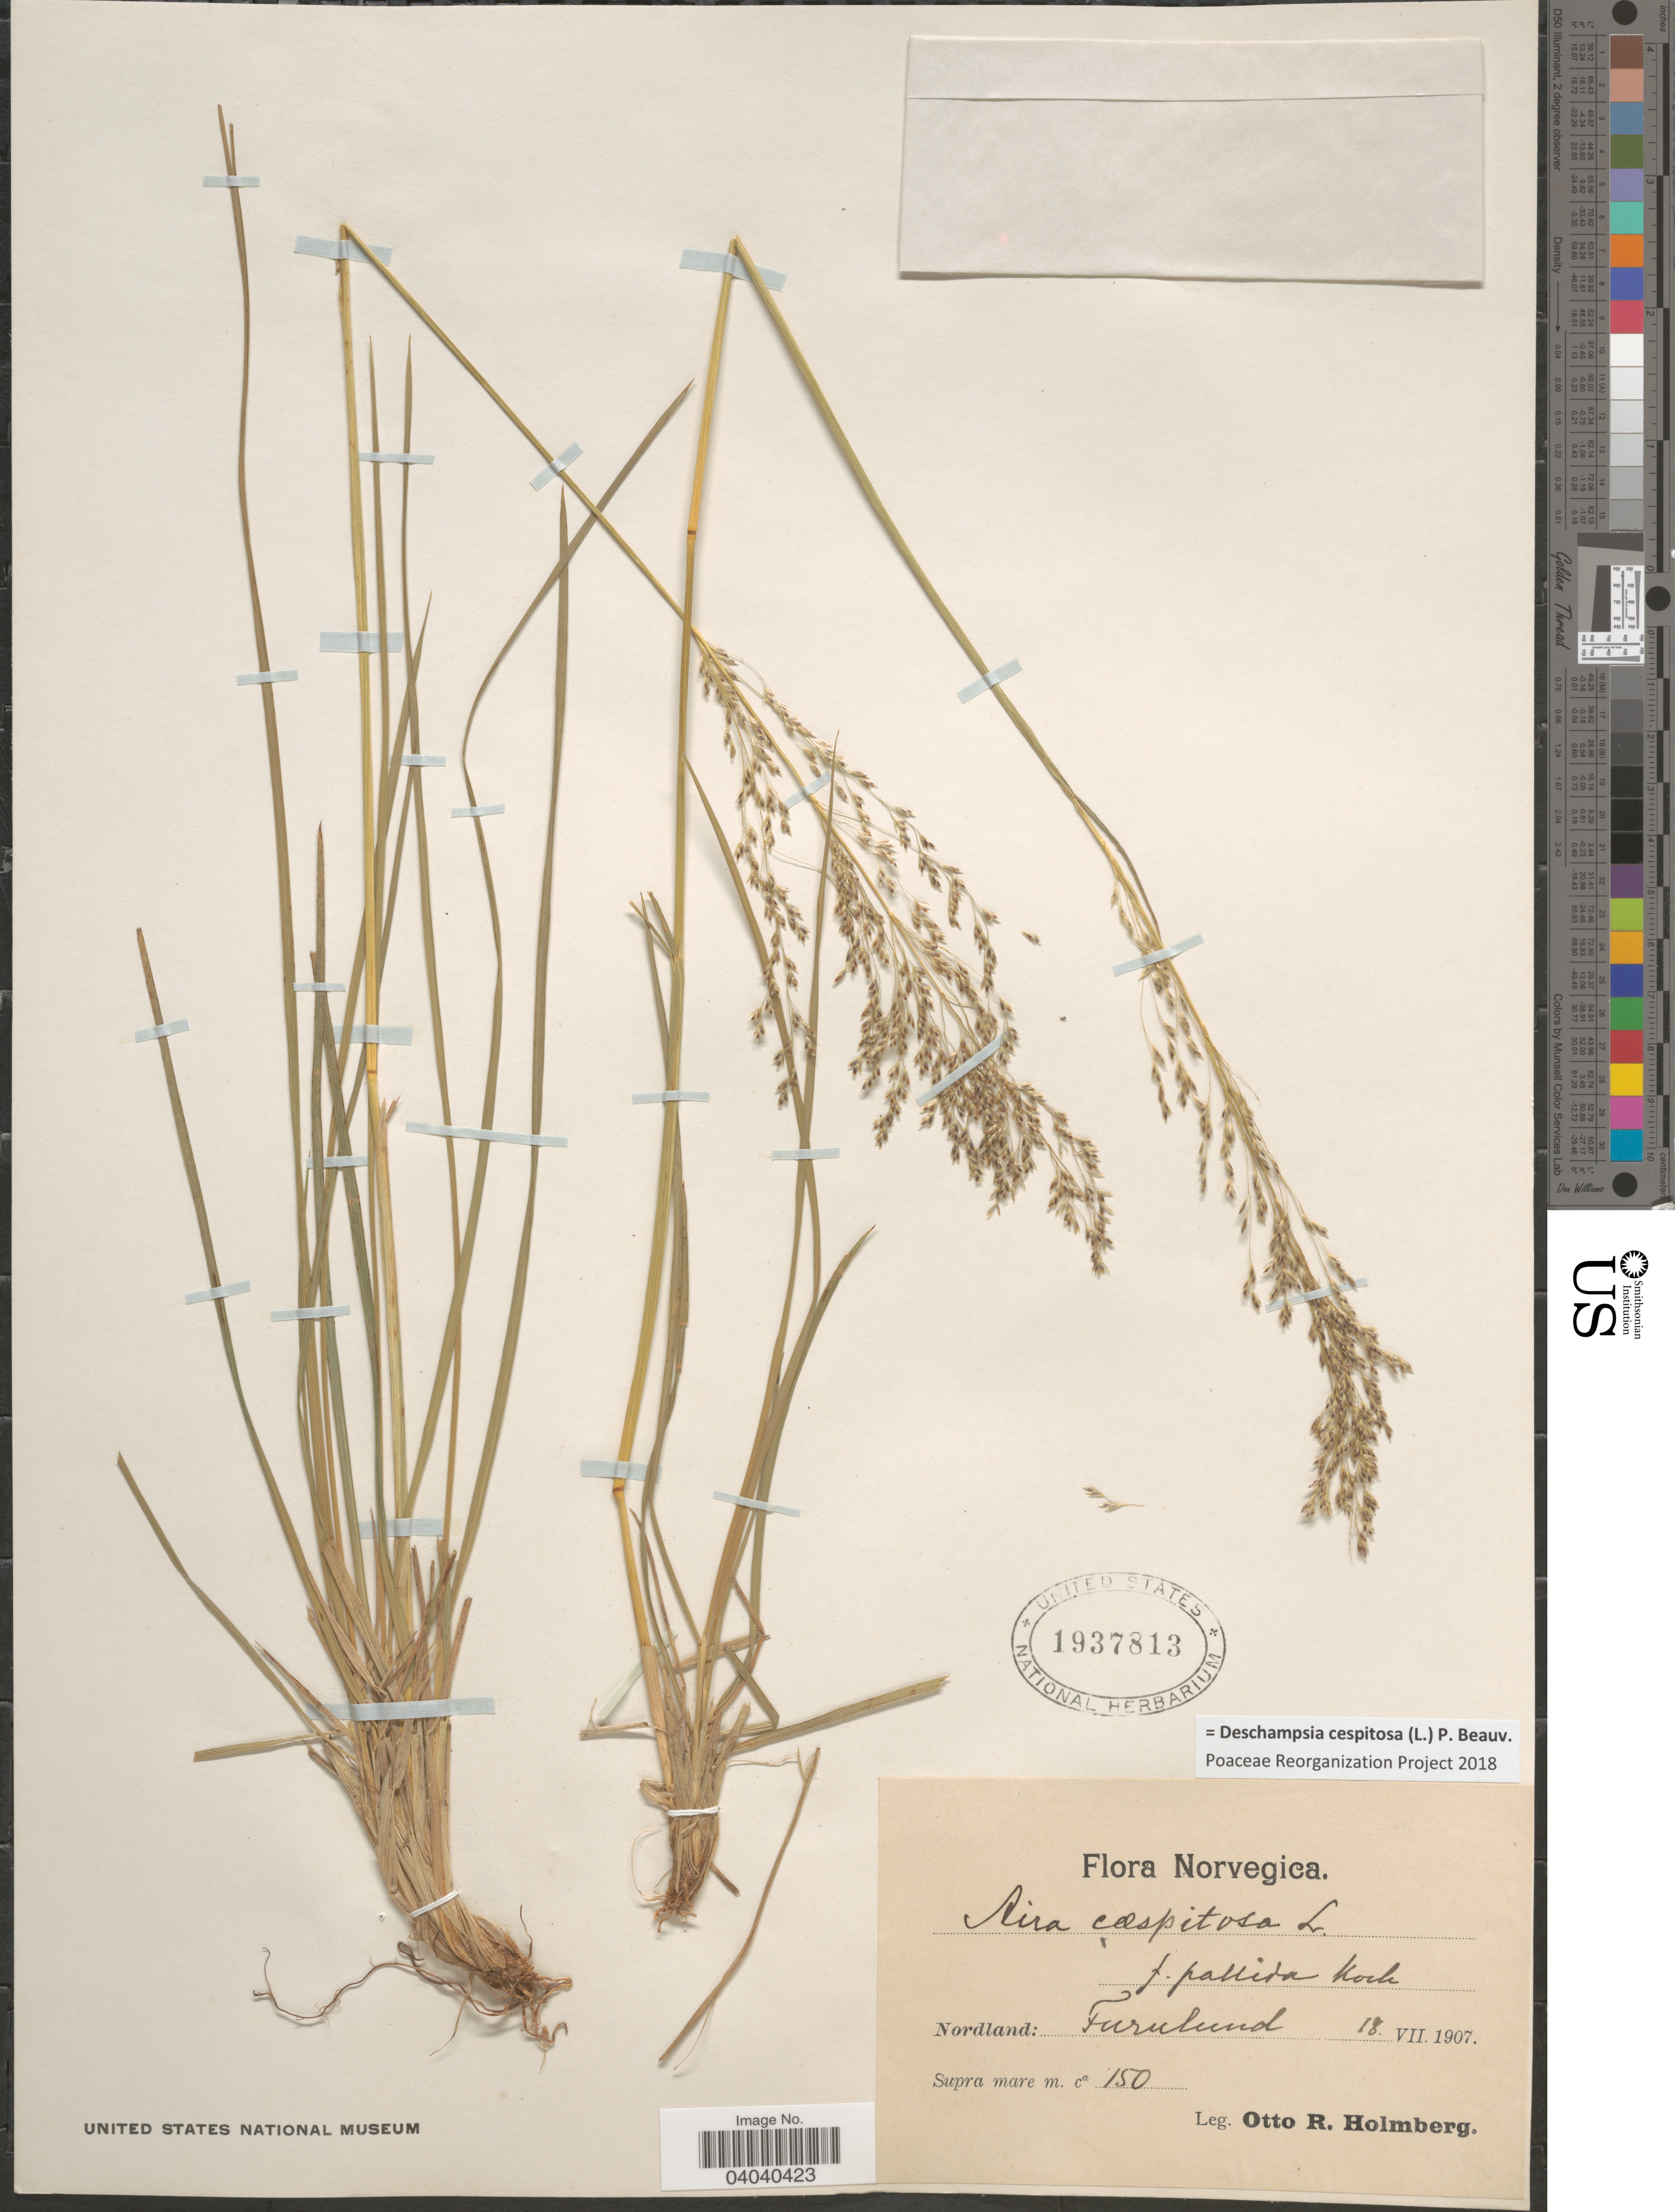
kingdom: Plantae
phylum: Tracheophyta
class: Liliopsida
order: Poales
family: Poaceae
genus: Deschampsia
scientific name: Deschampsia cespitosa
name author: (L.) P. Beauv.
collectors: O. Holmberg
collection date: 1907-07-18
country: Norway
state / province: Nordland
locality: Furulund.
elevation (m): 150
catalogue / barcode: US 1937813